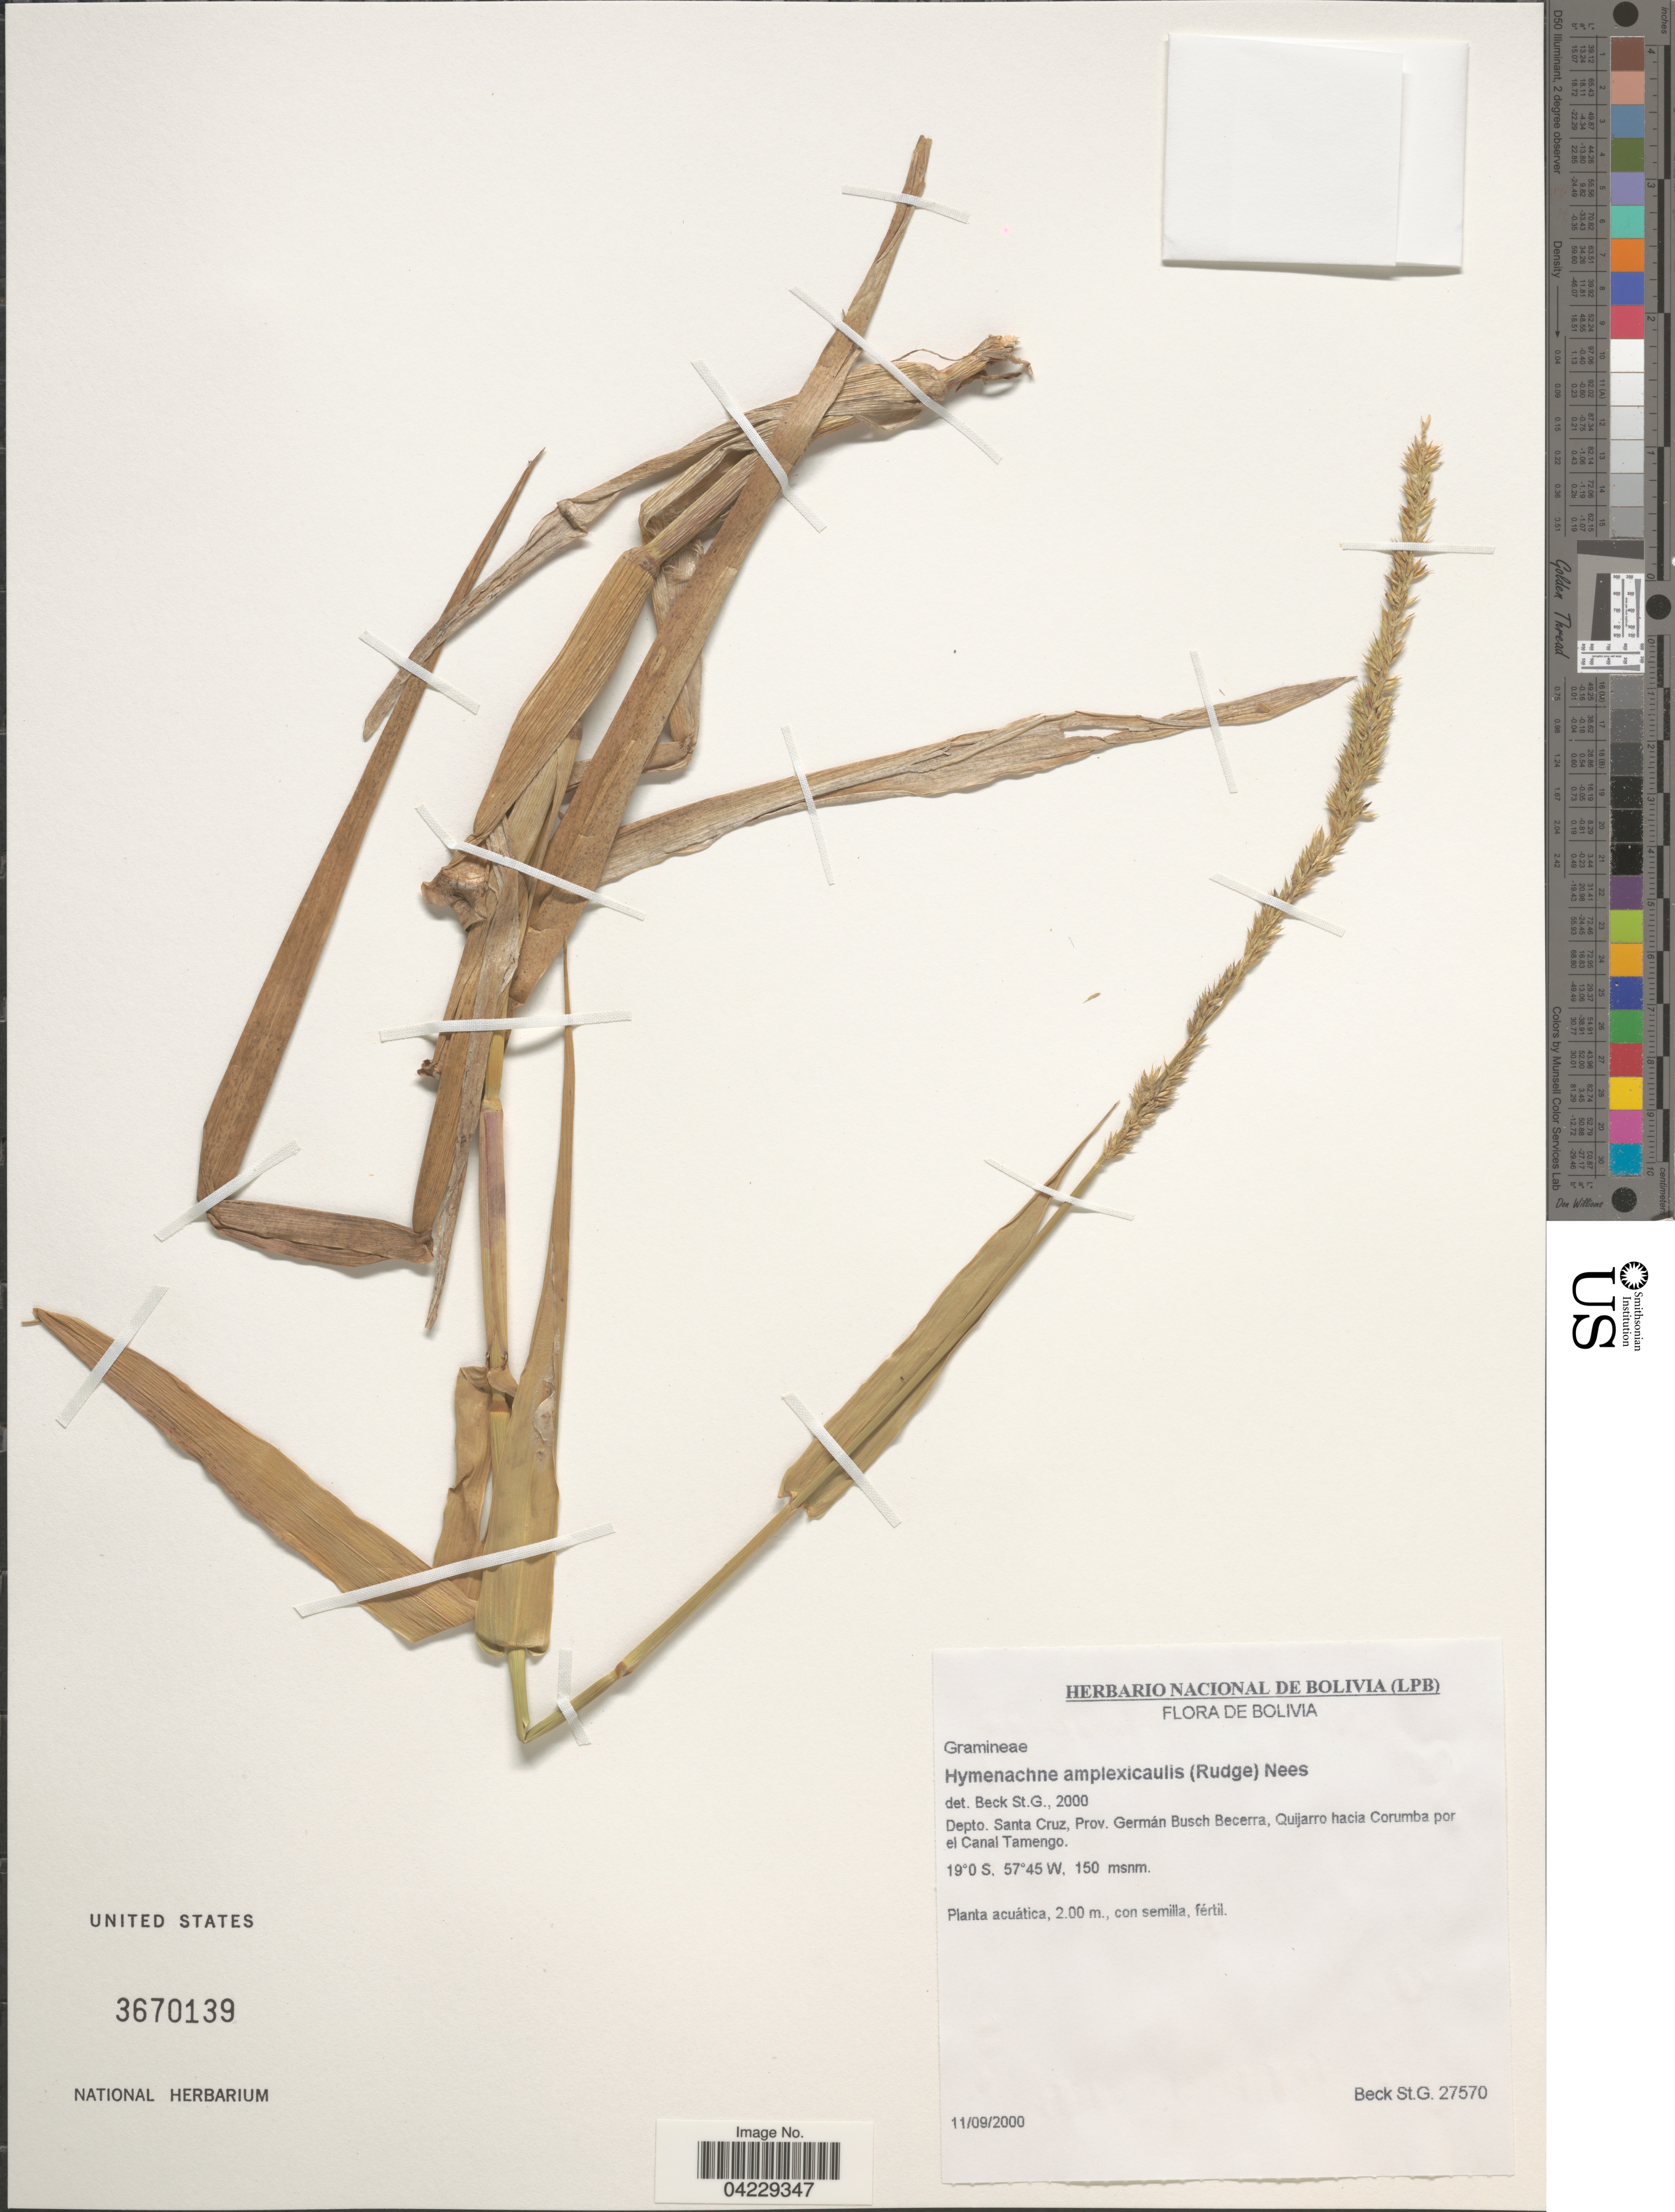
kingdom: Plantae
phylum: Tracheophyta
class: Liliopsida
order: Poales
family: Poaceae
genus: Hymenachne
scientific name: Hymenachne amplexicaulis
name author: (Rudge) Nees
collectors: S. G. Beck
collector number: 27570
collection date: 2000-09-11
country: Bolivia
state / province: Santa Cruz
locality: Depto. Santa Cruz, Prov. Germán Busch Becerra, Quijarro hacia Corumba por el Canal Tamengo.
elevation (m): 150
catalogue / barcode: US 3670139